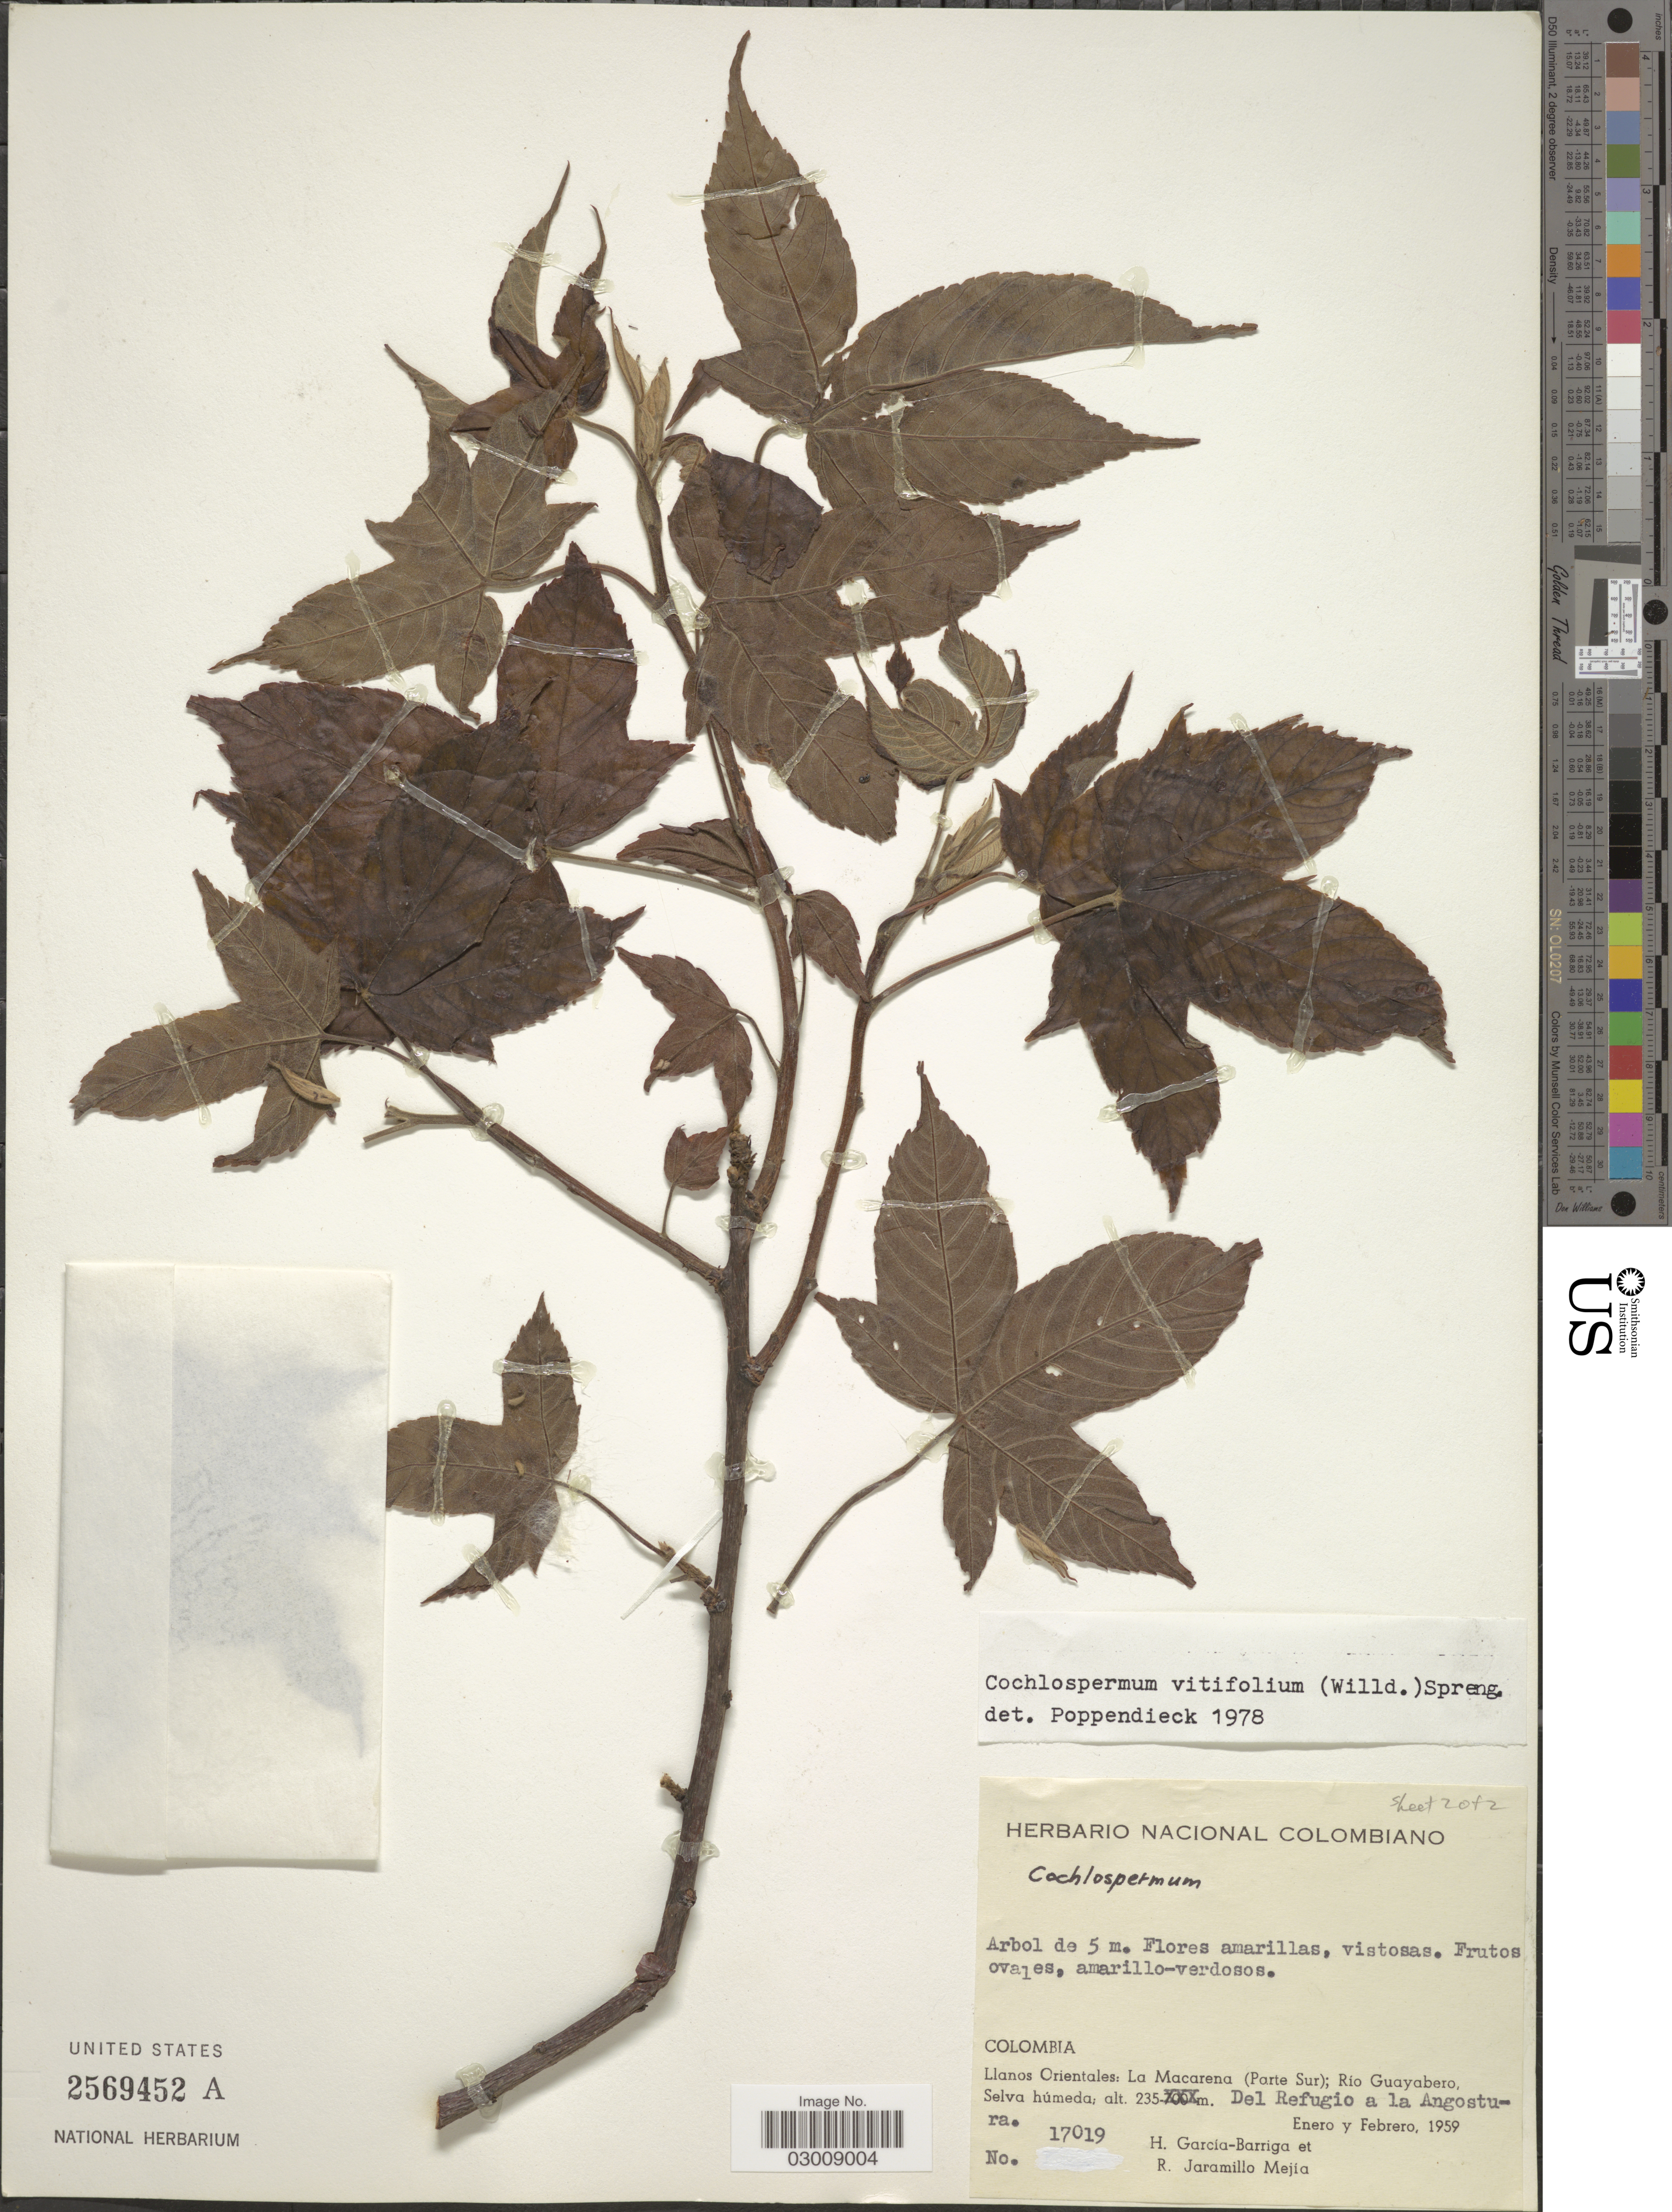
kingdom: Plantae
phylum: Tracheophyta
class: Magnoliopsida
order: Malvales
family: Cochlospermaceae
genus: Cochlospermum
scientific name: Cochlospermum vitifolium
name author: (Willd.) Spreng.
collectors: H. García Barriga & R. Jaramillo M.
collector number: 17019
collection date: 1959-01/1959-02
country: Colombia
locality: Llanos Orientales: La Macarena (Parte Sur); Rio Guayabero. Del Refugio a la Angostura.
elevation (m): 235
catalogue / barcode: US 2569452A